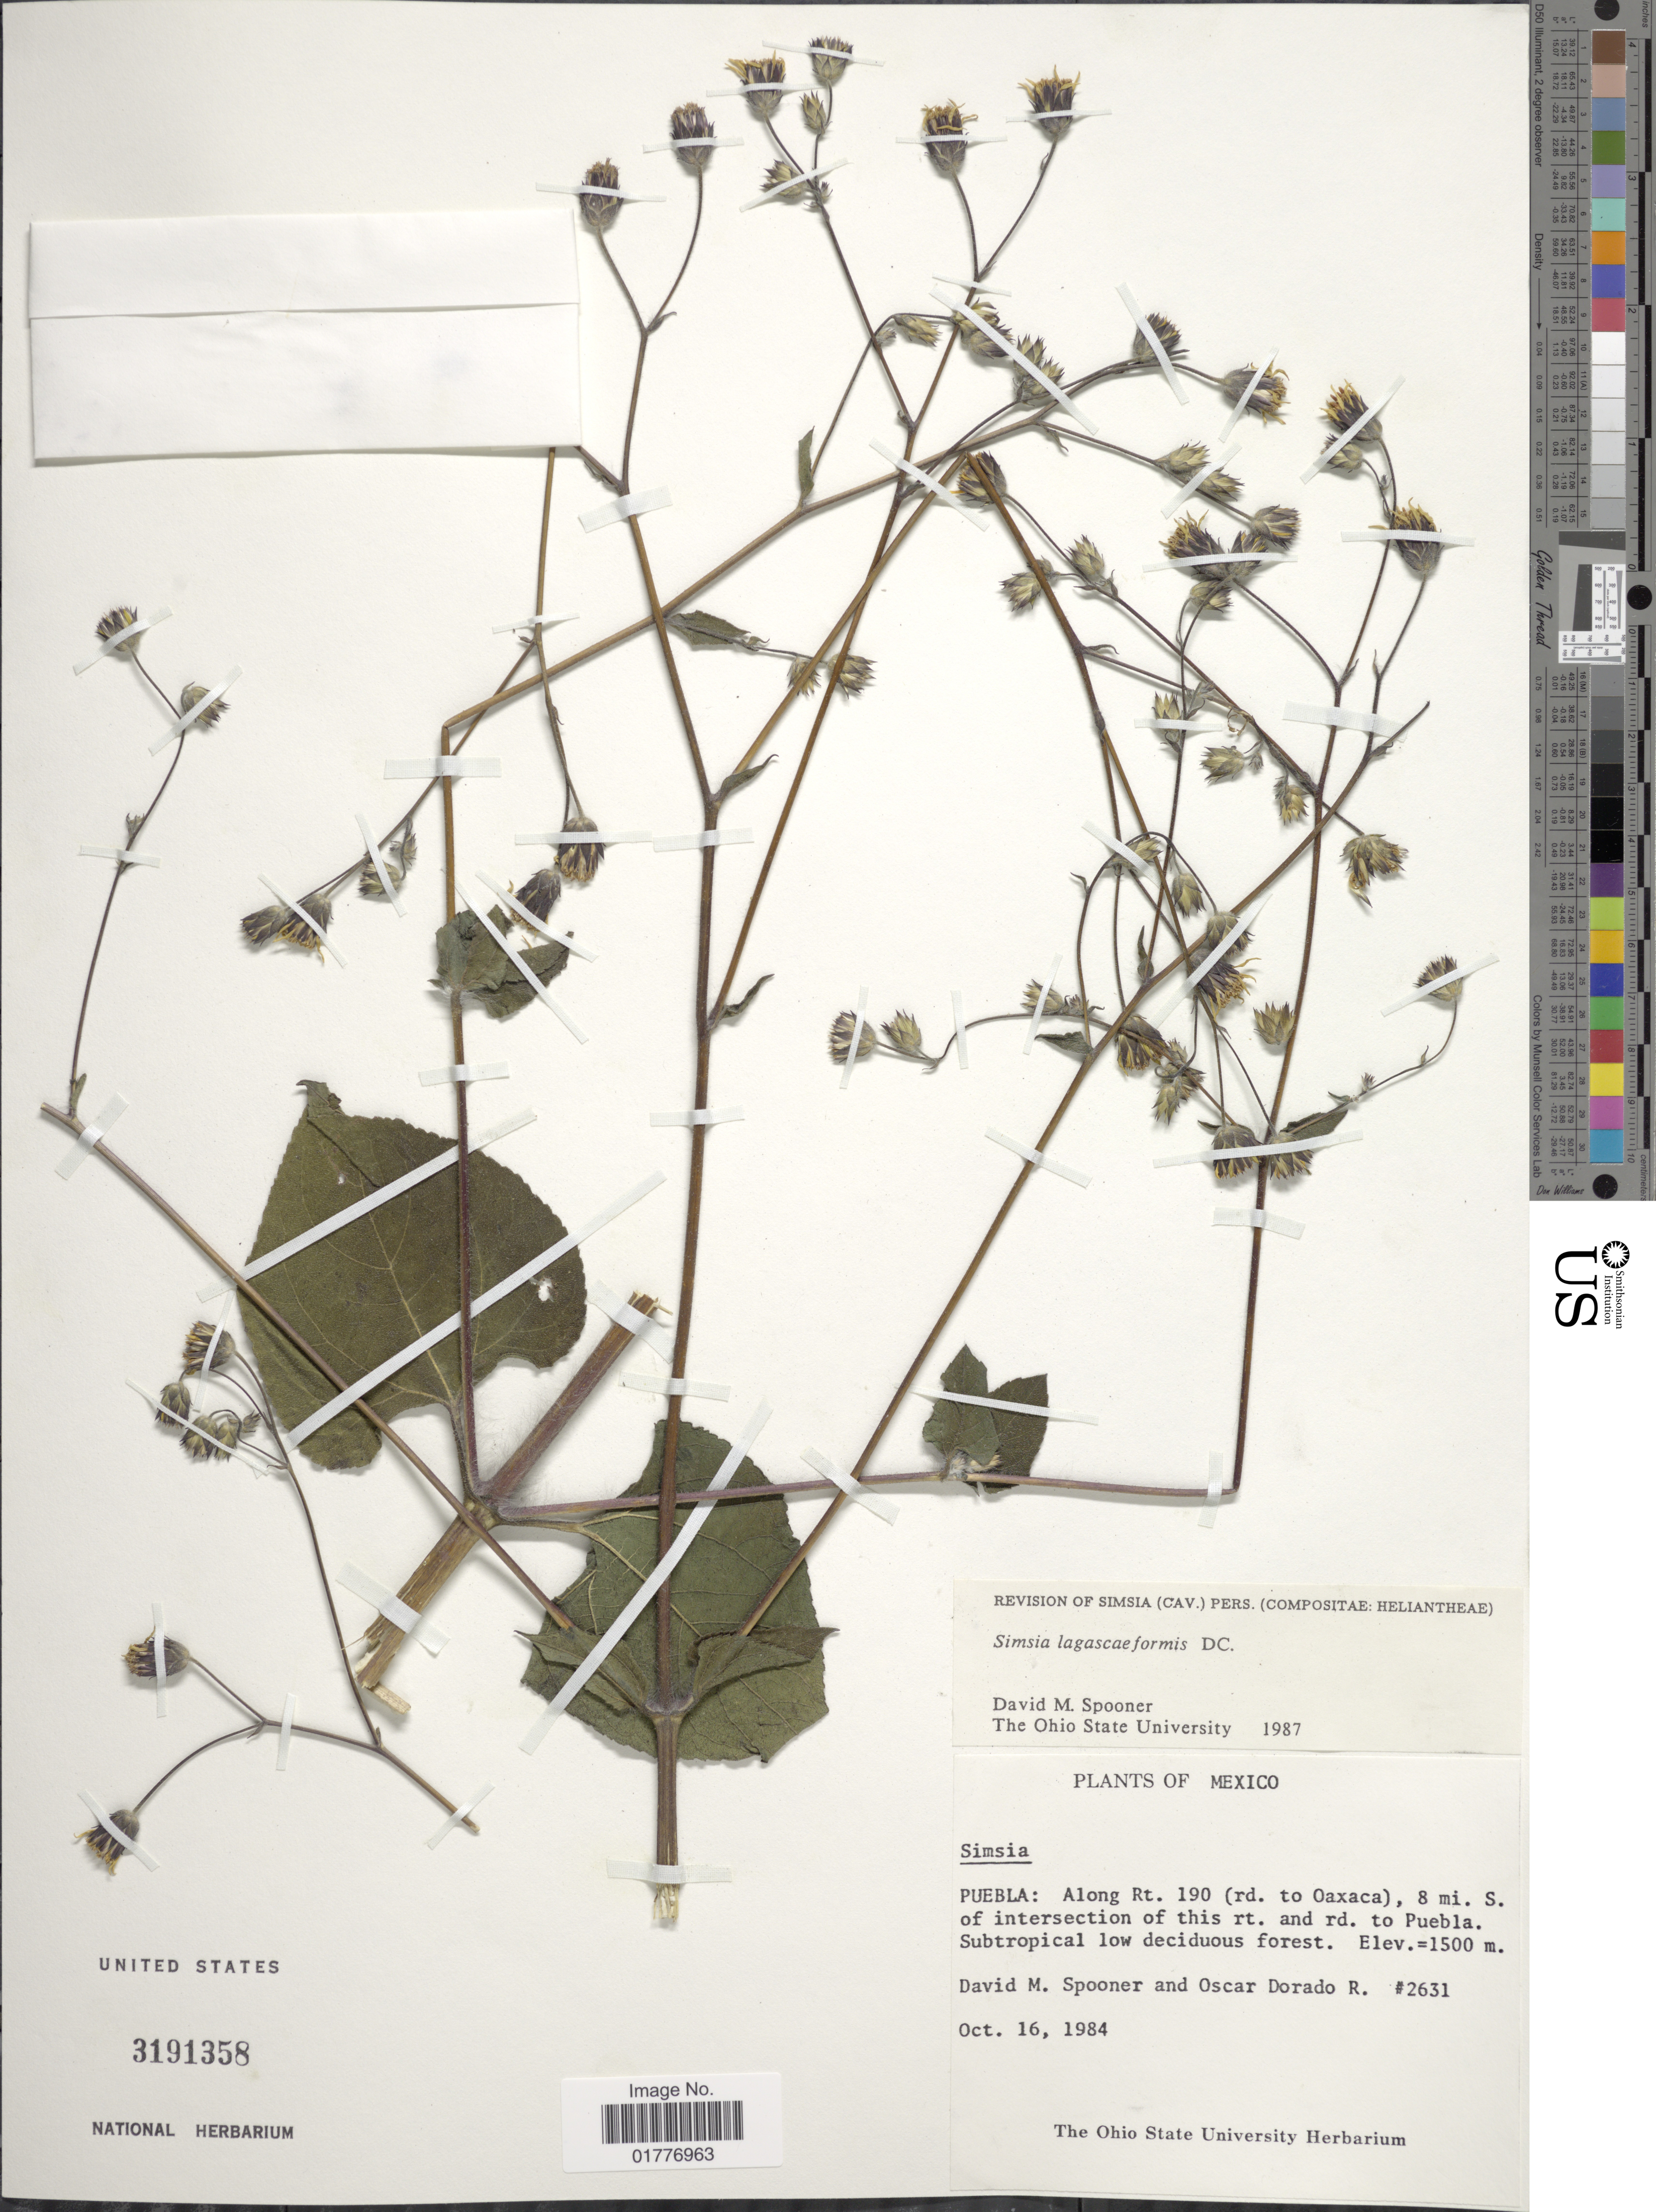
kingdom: Plantae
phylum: Tracheophyta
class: Magnoliopsida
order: Asterales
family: Asteraceae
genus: Simsia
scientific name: Simsia lagasceiformis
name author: DC.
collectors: D. Spooner & O. R. Dorado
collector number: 2631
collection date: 1984-10-16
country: Mexico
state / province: Puebla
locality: Puebla: Along Rt. 190 (rd. to Oaxaca), 8 mi. S. of intersection of thos rt. and rd. to Puebla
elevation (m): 1500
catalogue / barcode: US 3191358